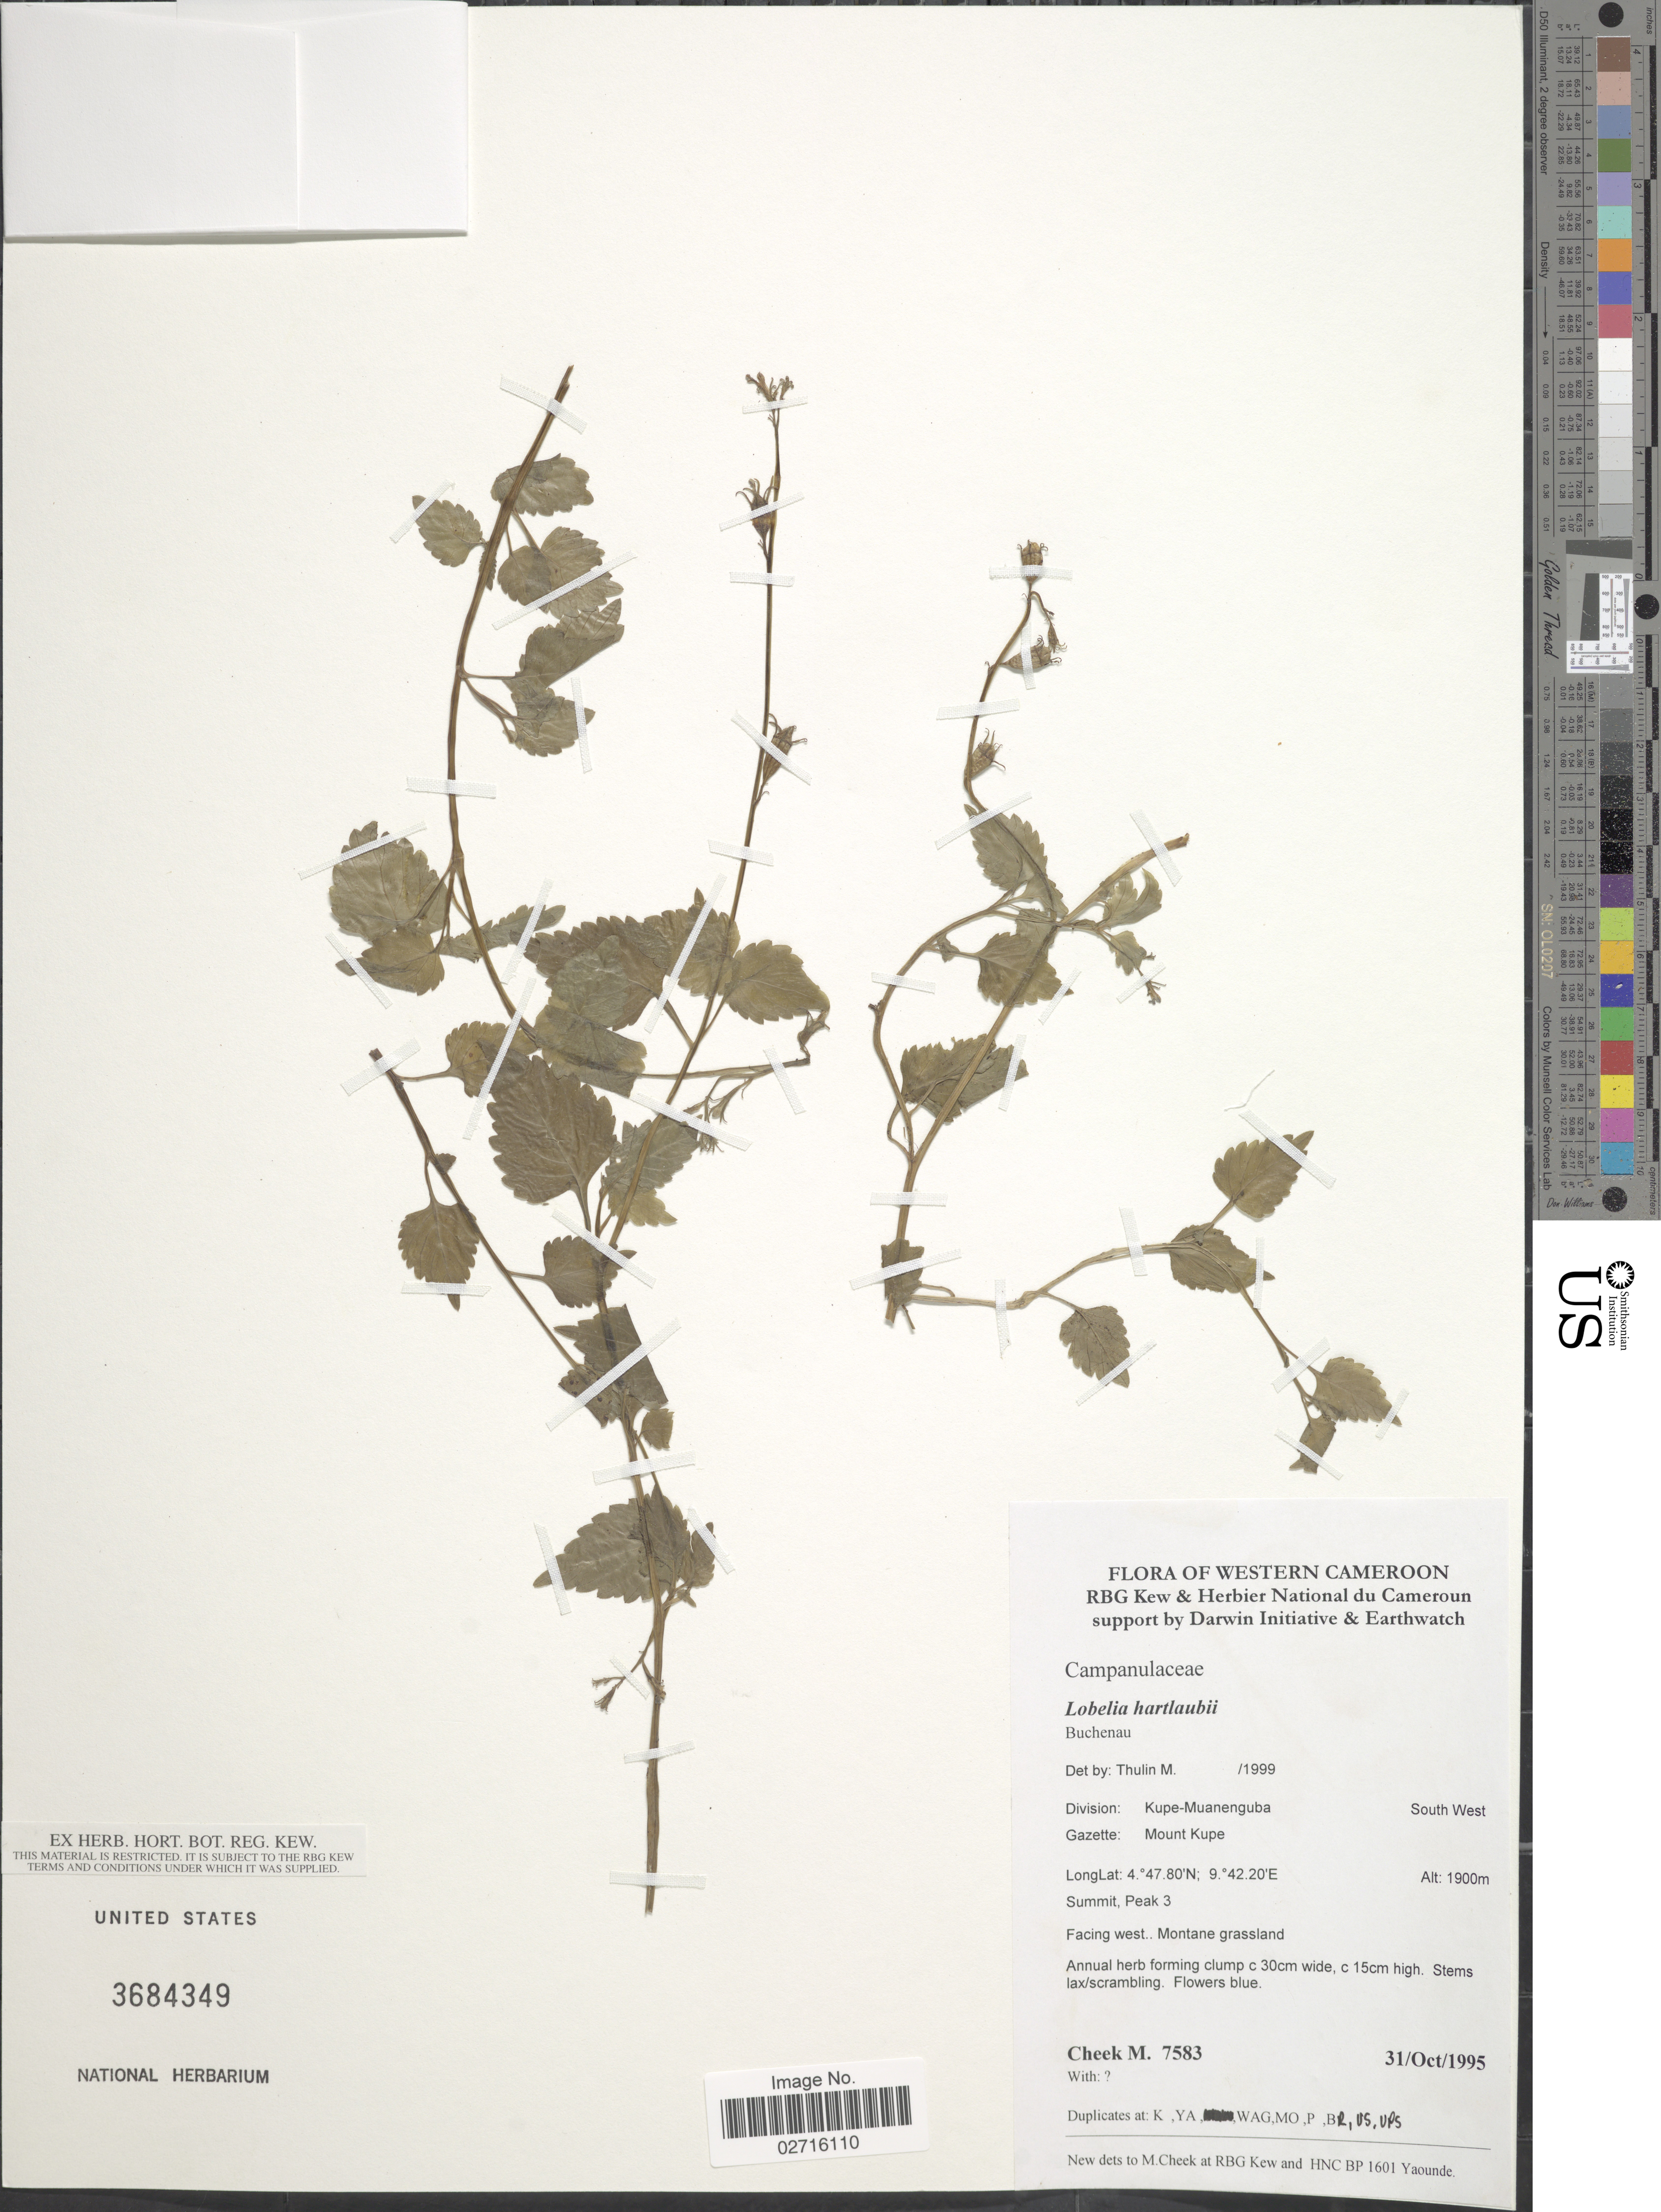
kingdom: Plantae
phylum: Tracheophyta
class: Magnoliopsida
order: Asterales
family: Campanulaceae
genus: Lobelia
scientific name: Lobelia hartlaubii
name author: Buchenau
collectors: M. Cheek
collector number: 7583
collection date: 1995-10-31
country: Cameroon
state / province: Sud-Ouest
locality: Western Cameroon, Division: Kupe-Muanenguba, South West, Gazette: Mount Kupe, Summit, Peak 3, Facing west., Montane grassland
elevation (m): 1900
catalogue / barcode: US 3684349